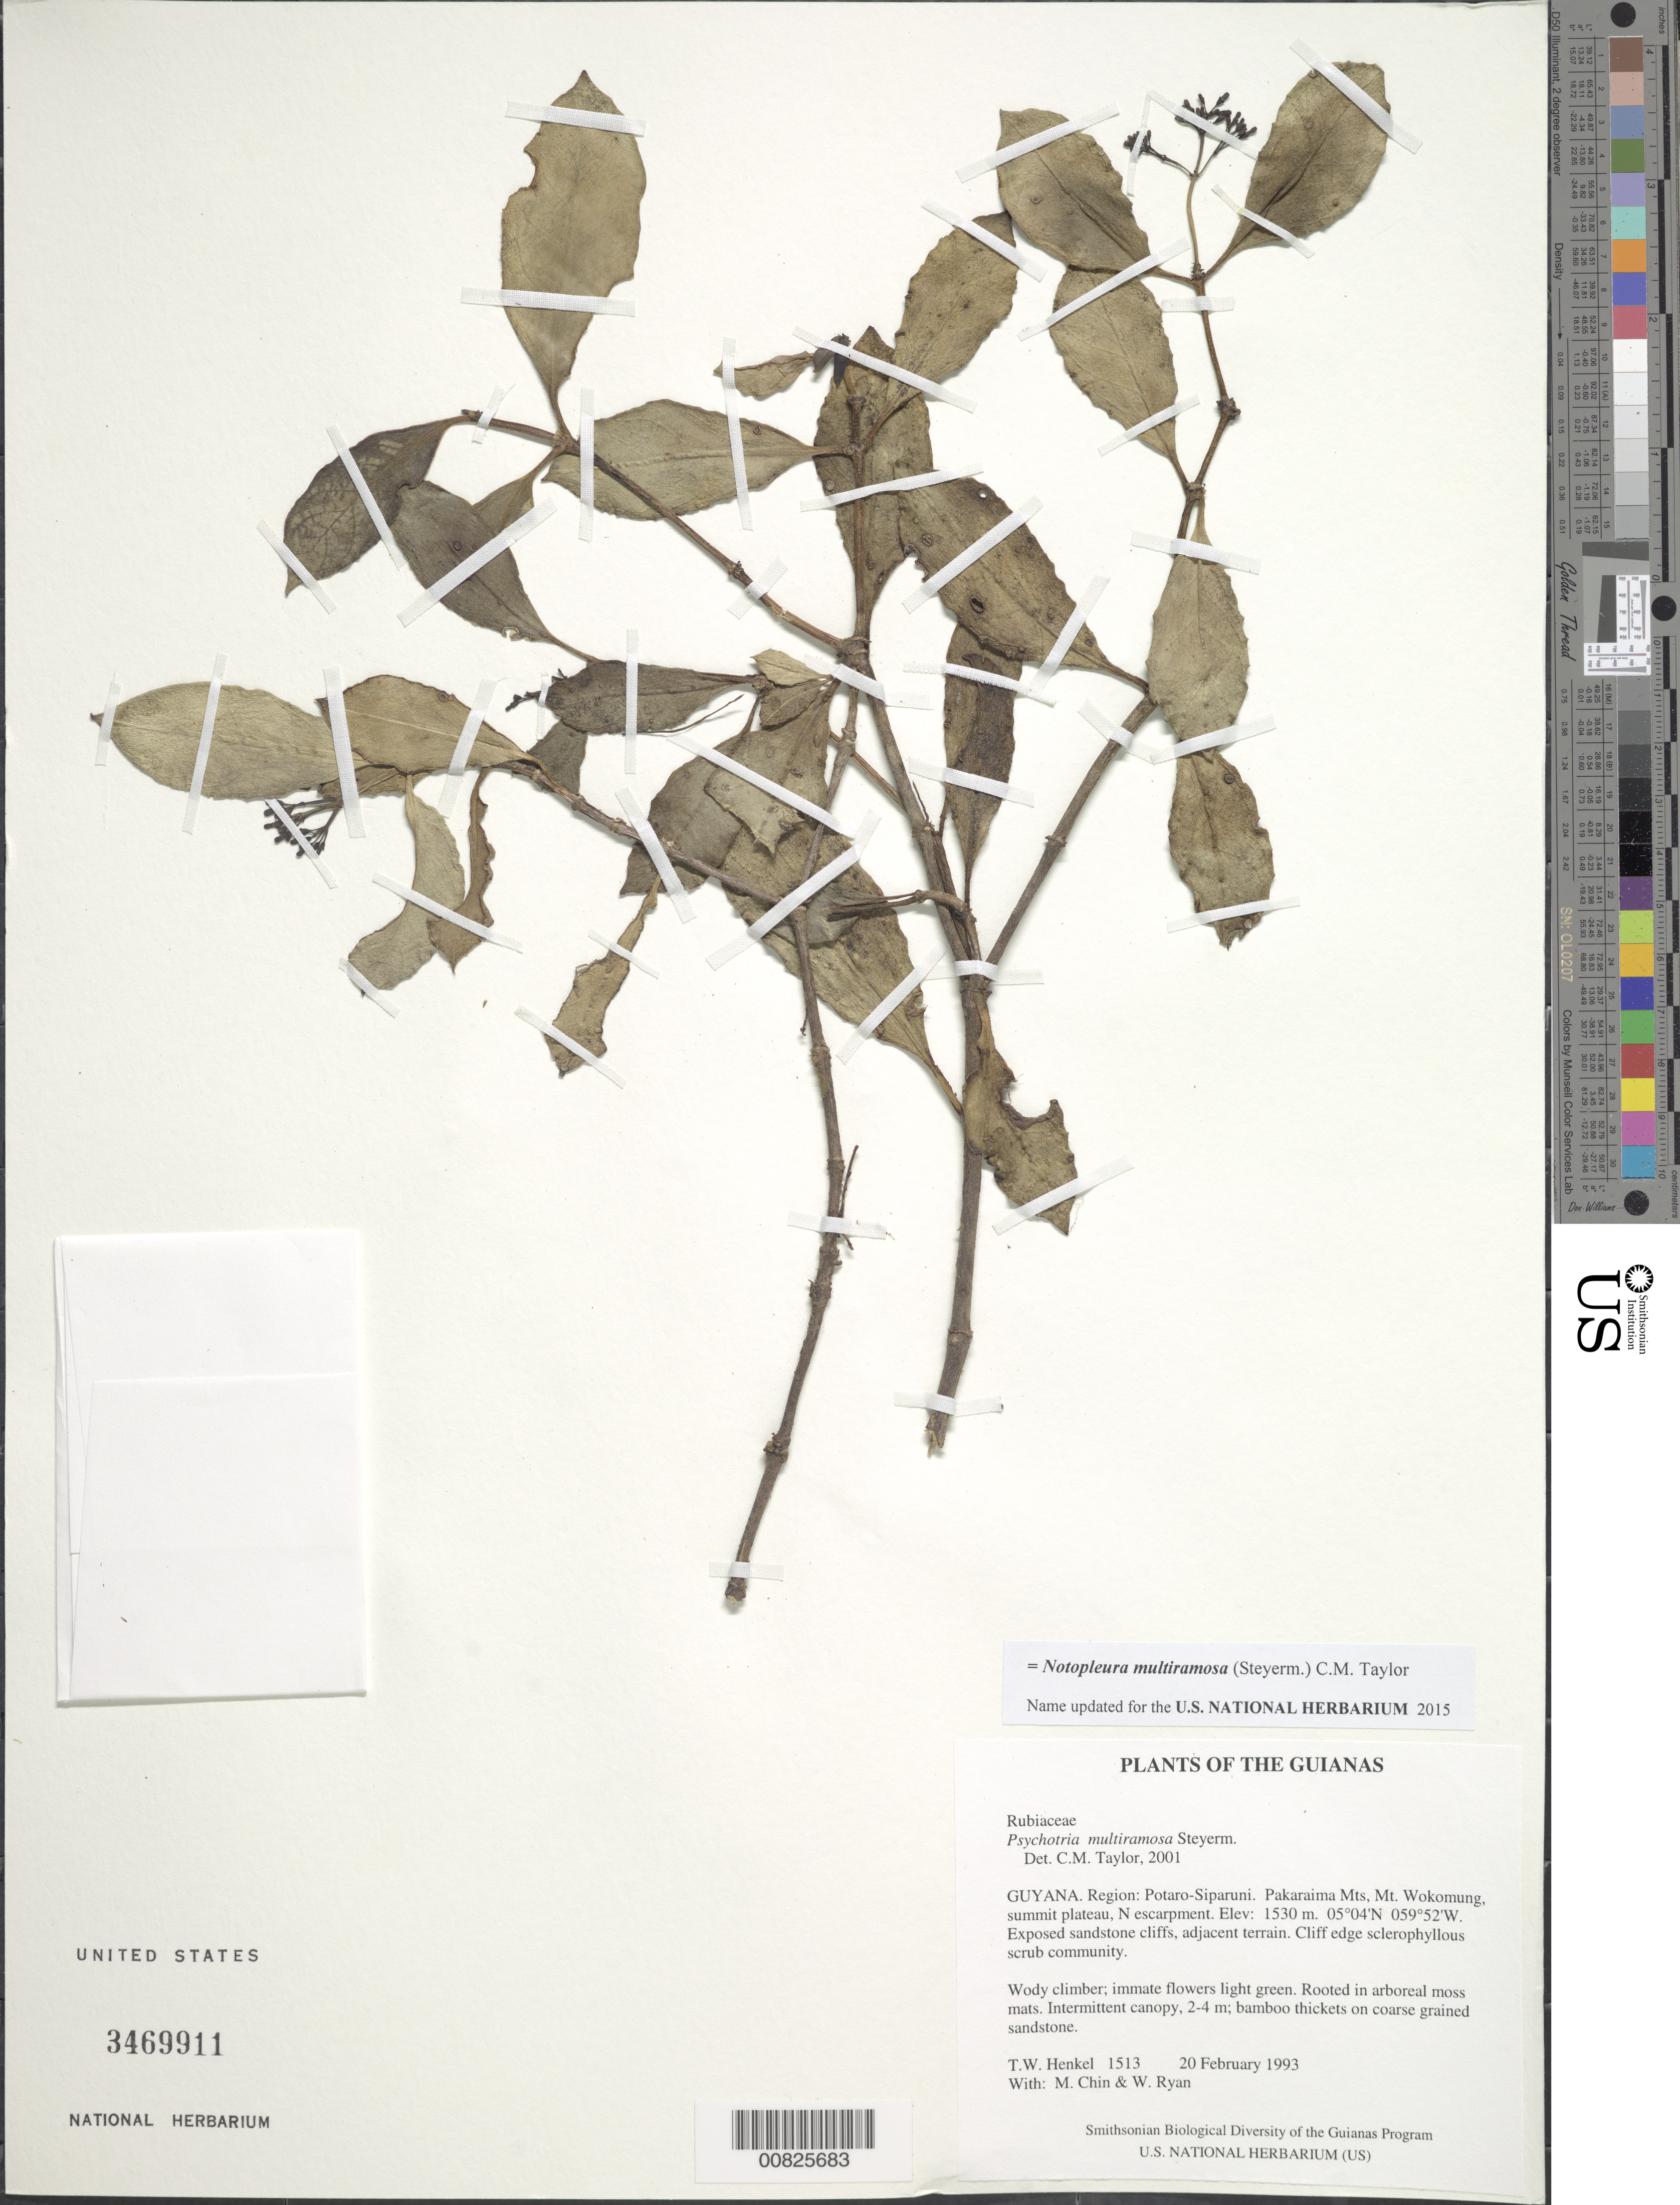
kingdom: Plantae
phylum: Tracheophyta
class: Magnoliopsida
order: Gentianales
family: Rubiaceae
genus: Psychotria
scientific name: Psychotria multiramosa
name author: Steyerm.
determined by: Taylor, Charlotte M.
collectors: T. Henkel, M. Chin & W. Ryan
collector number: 1513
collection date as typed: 20 February 1993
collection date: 1993-02-20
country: Guyana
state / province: Potaro-Siparuni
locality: Pakaraima Mts, Mt. Wokomung, summit plateau, N escarpment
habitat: Exposed sandstone cliffs, adjacent terrain. Cliff edge sclerophyllous scrub community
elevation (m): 1530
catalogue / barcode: US 3469911